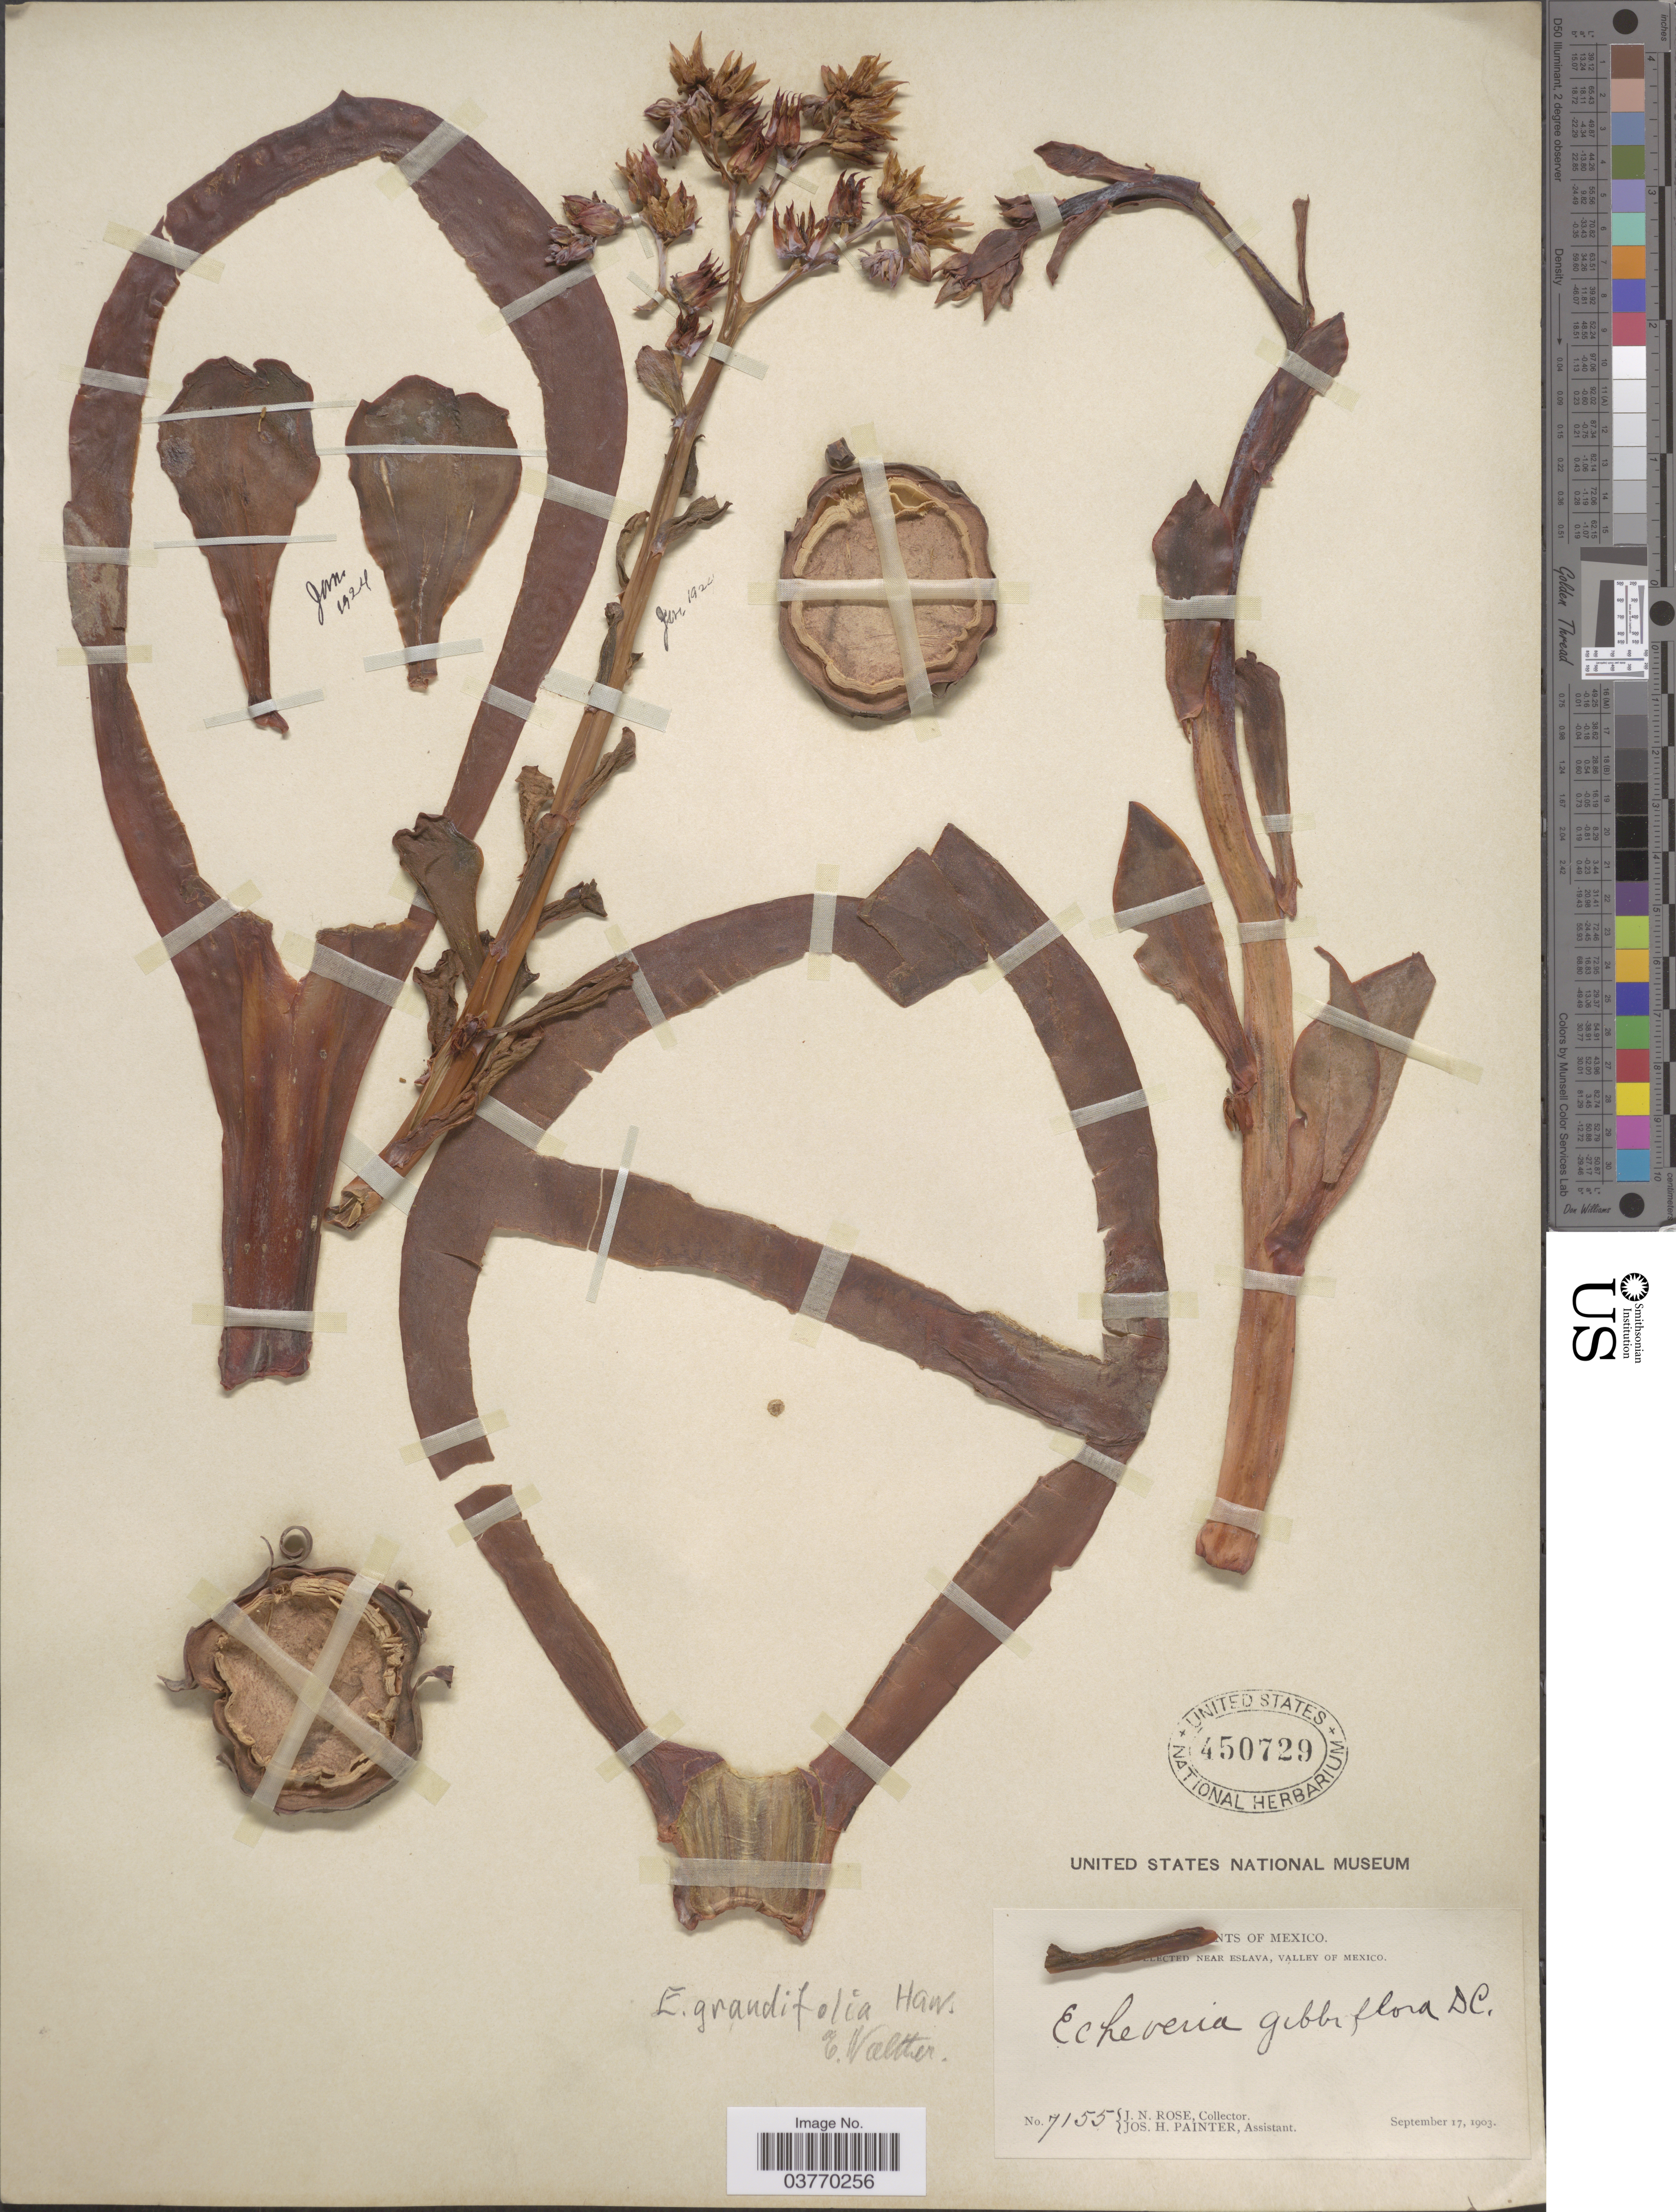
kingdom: Plantae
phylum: Tracheophyta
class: Magnoliopsida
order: Saxifragales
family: Crassulaceae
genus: Echeveria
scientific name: Echeveria grandifolia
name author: Haw.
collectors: J. N. Rose & J. H. Painter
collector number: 7155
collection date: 1903-09-17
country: Mexico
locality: Near Eslava, Valley of Mexico.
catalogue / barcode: US 450729